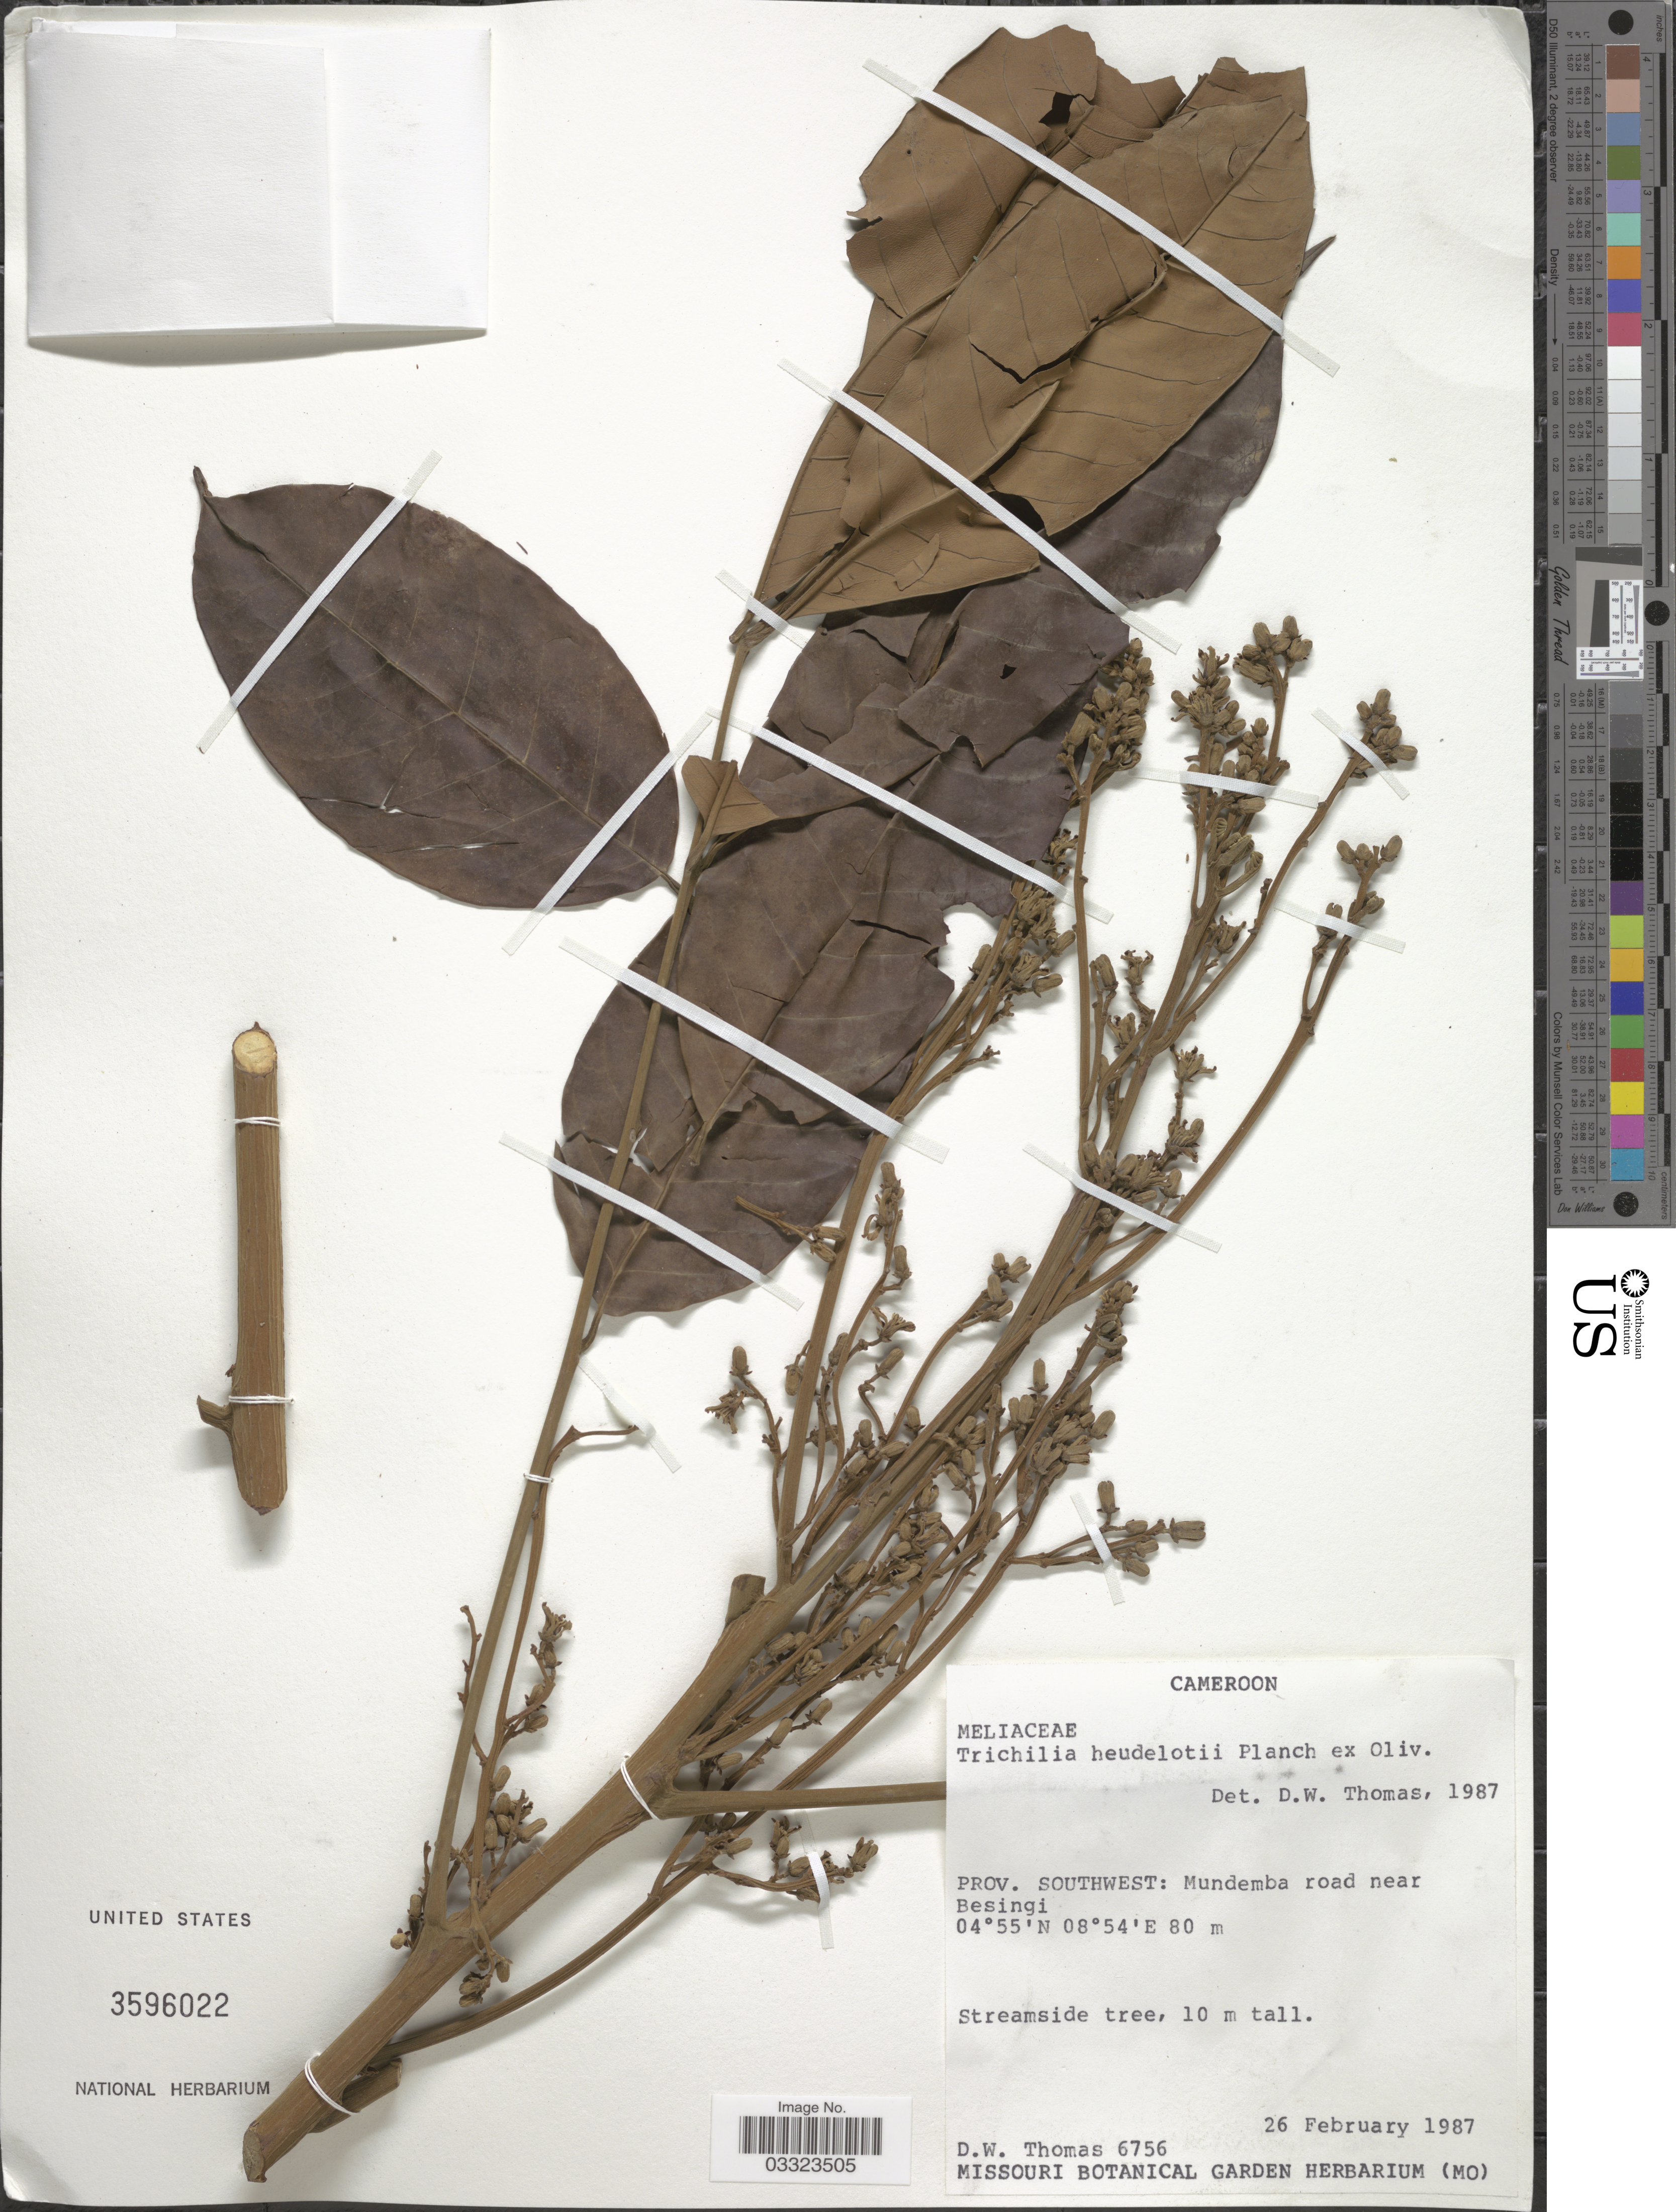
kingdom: Plantae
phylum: Tracheophyta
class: Magnoliopsida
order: Sapindales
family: Meliaceae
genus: Trichilia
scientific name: Trichilia heudelotii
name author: Planch. ex Oliv.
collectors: D. W. Thomas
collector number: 6756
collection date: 1987-02-26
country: Cameroon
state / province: Sud-Ouest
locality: Prov. Southwest: Mundemba road near Besingi.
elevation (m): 80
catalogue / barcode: US 3596022